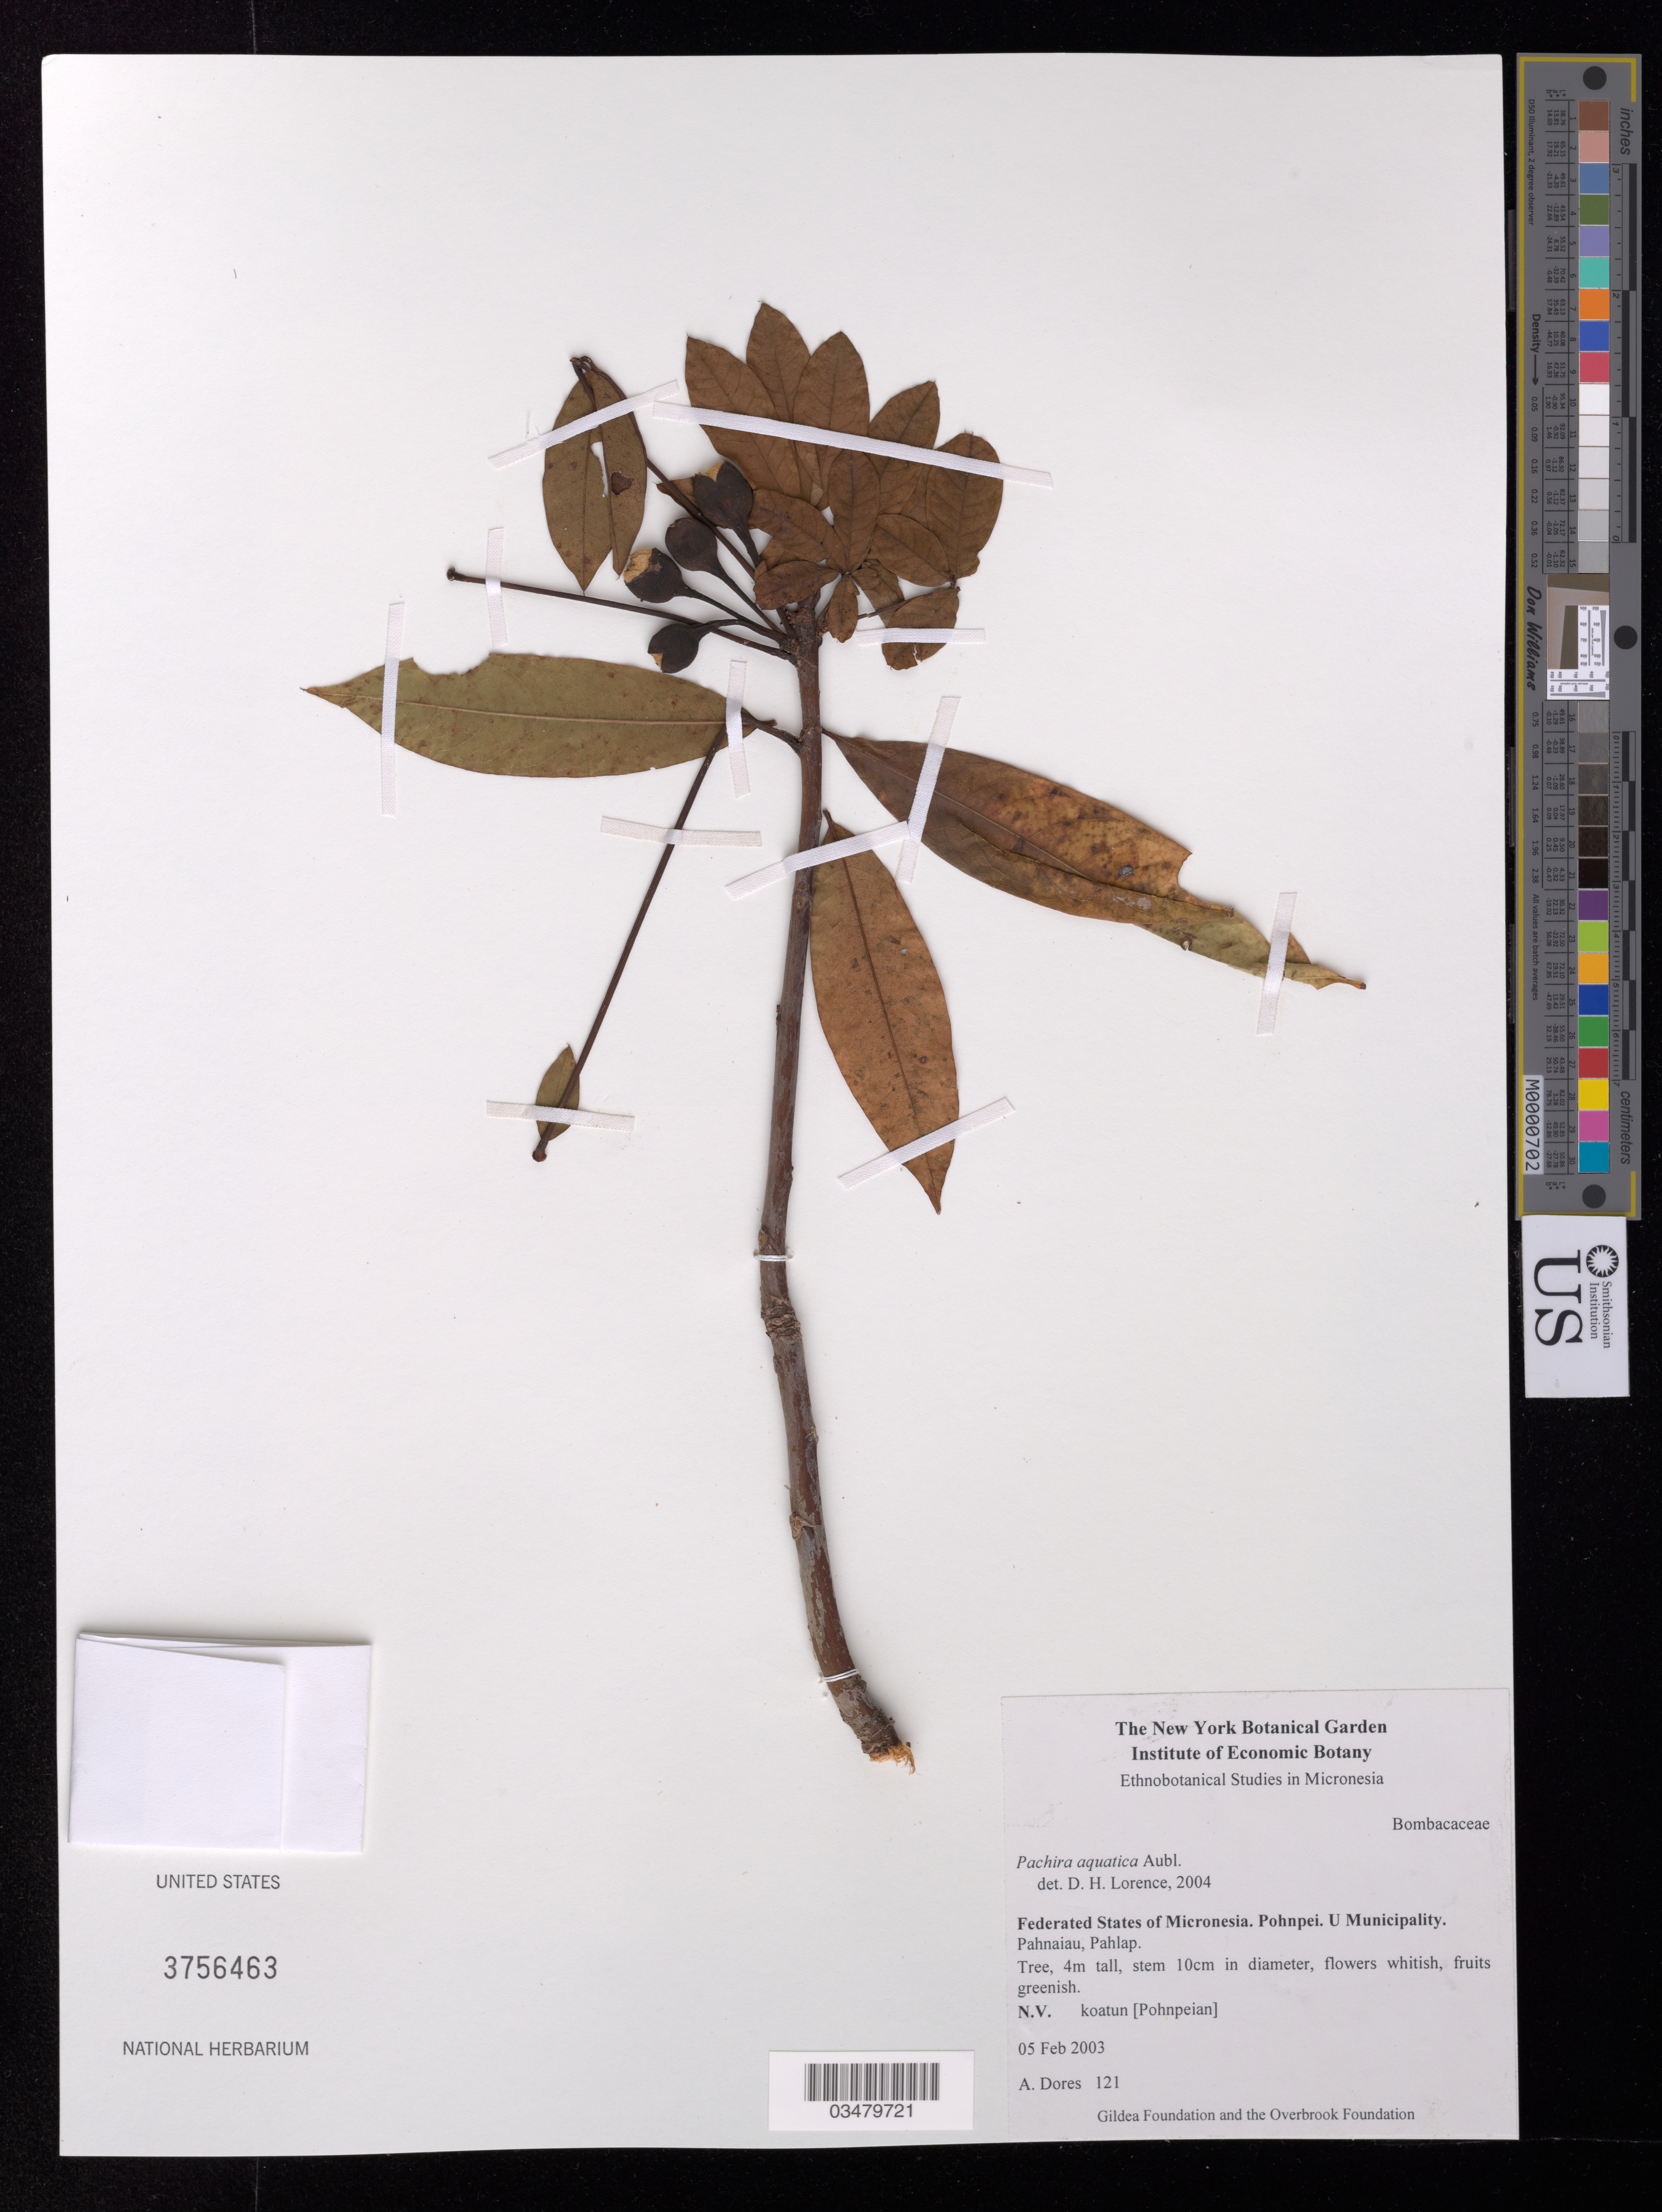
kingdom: Plantae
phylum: Tracheophyta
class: Magnoliopsida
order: Malvales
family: Malvaceae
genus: Pachira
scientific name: Pachira aquatica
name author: Aubl.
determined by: Lorence, David H., (PTBG), National Tropical Botanical Garden (UNITED STATES)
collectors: A. Dores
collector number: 121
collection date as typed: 5 Feb 2003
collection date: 2003-02-05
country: Micronesia, Federated States of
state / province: Pohnpei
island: Pohnpei [Ponape]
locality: U Municipality, Pahnaiau, Pahlap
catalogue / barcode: US 3756463